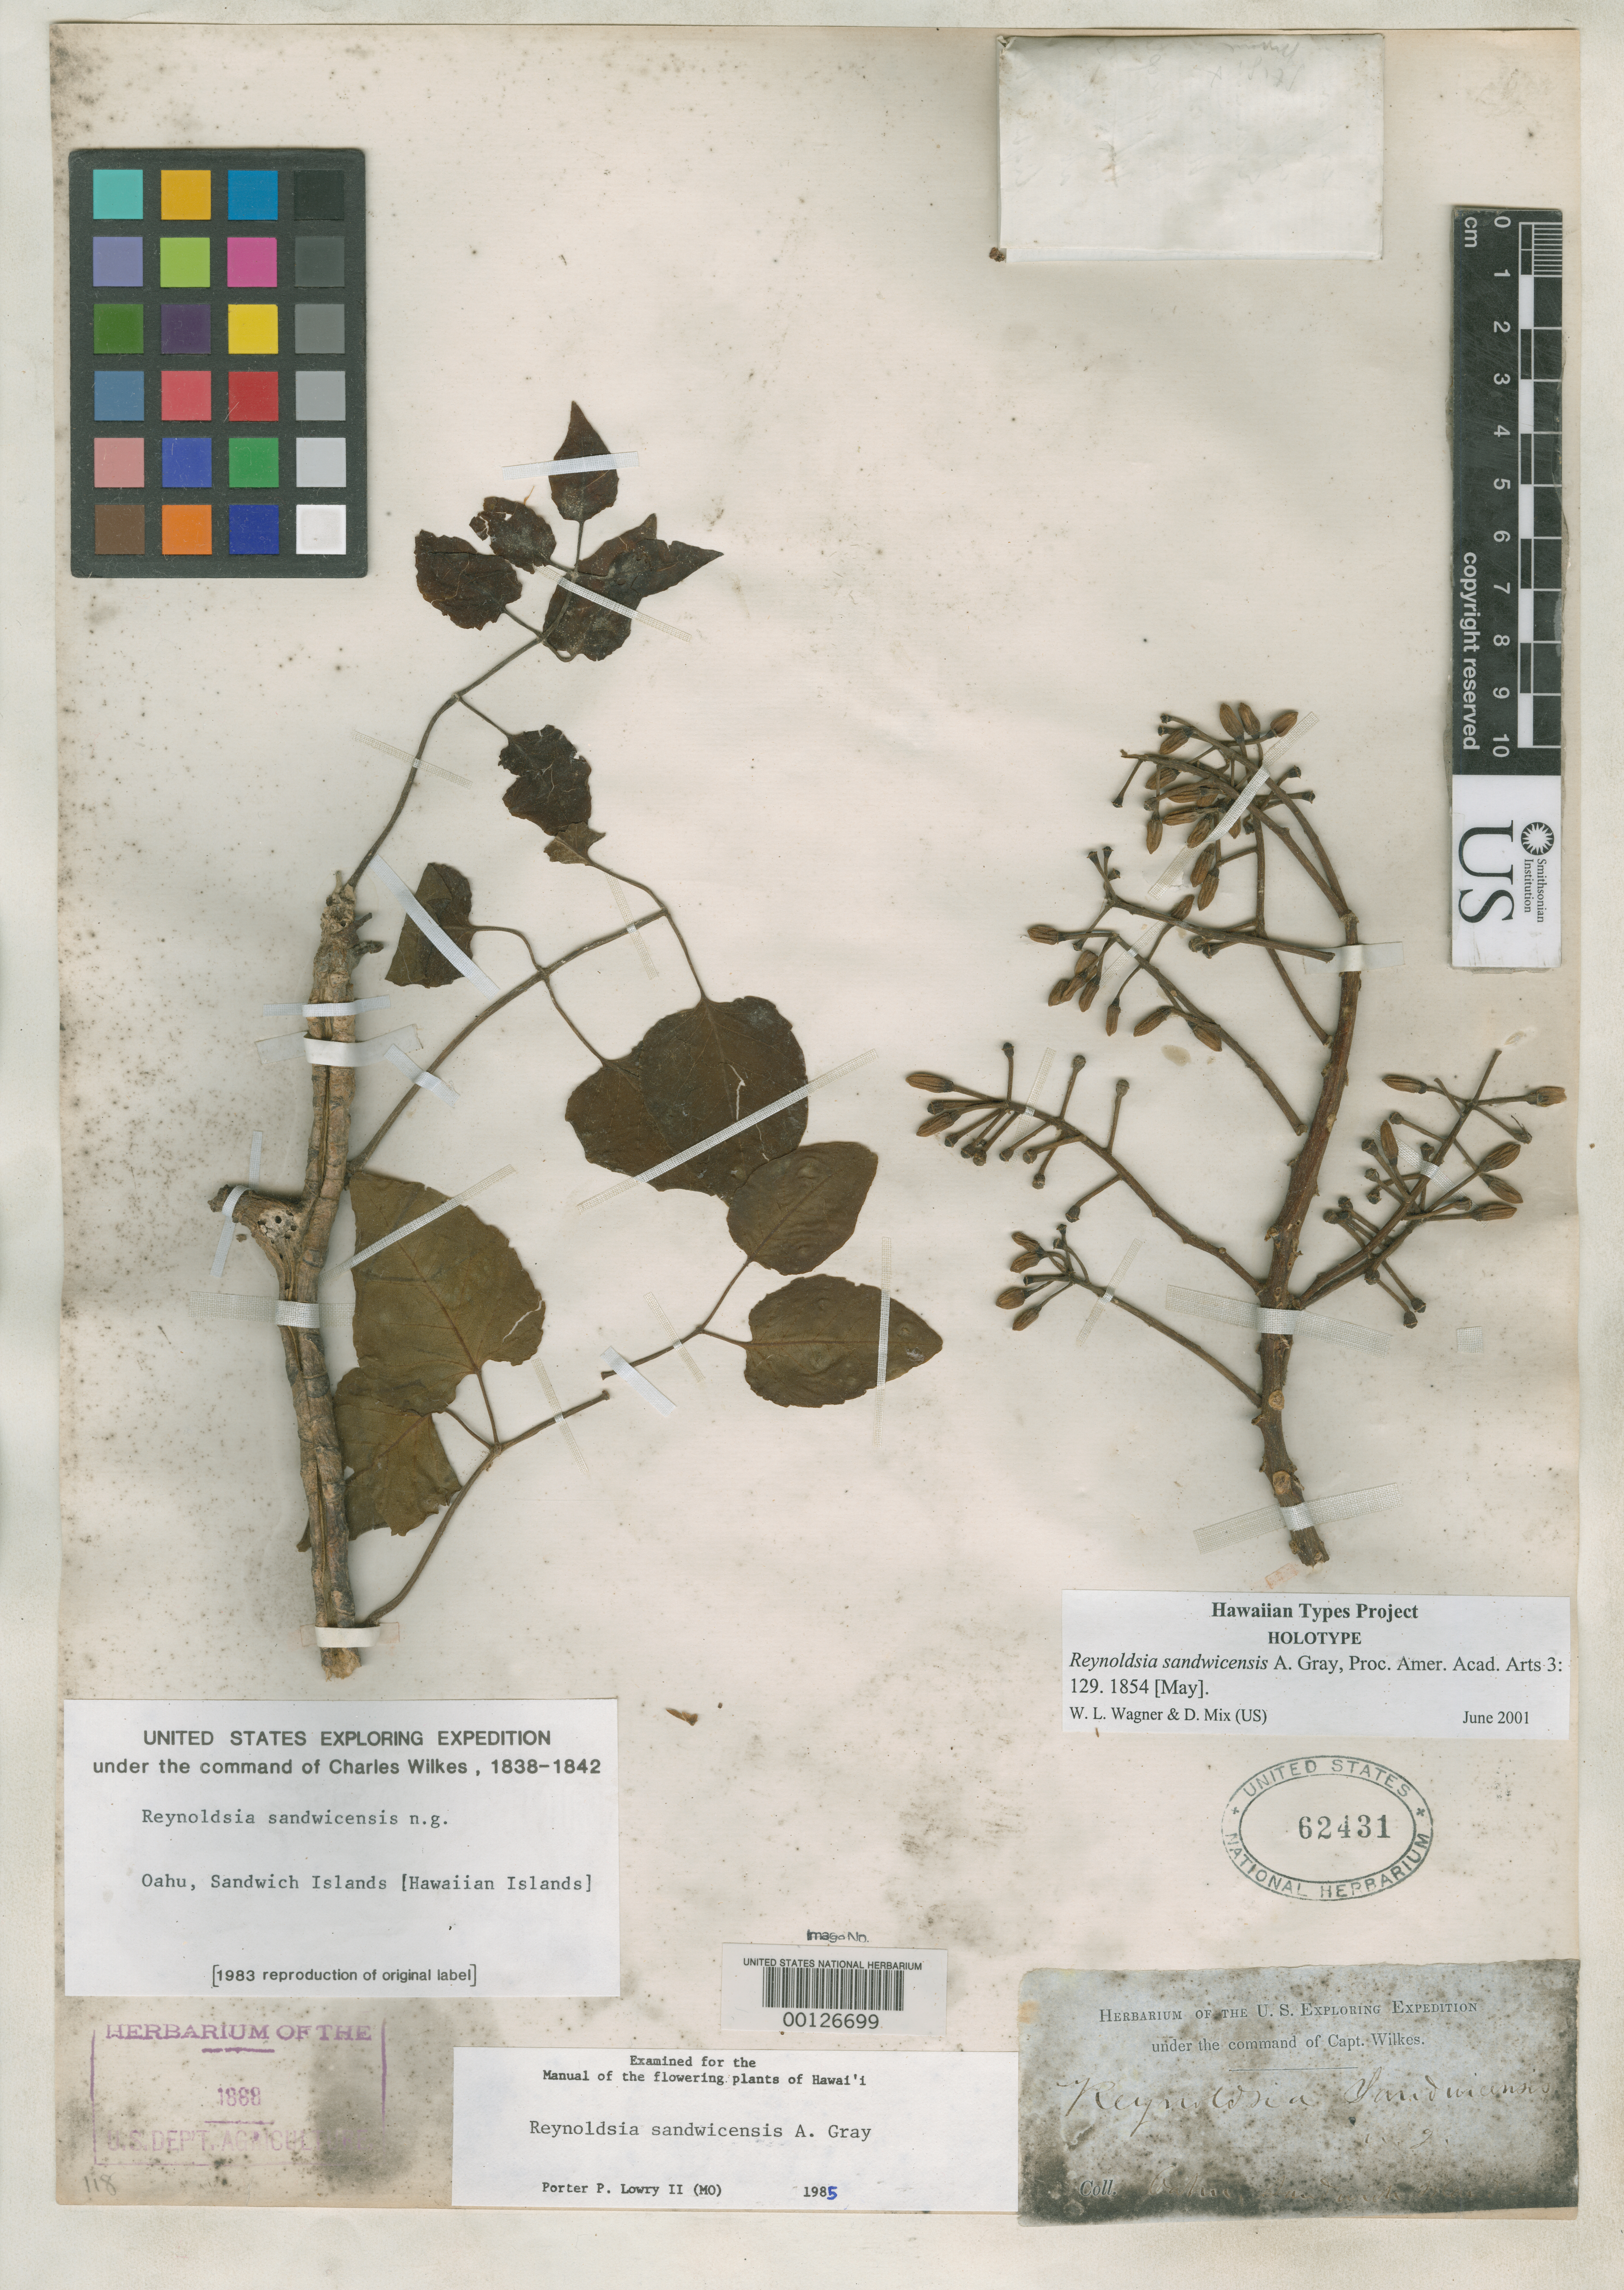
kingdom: Plantae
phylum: Tracheophyta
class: Magnoliopsida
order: Apiales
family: Araliaceae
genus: Reynoldsia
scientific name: Reynoldsia sandwicensis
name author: A. Gray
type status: Holotype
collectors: Wilkes Explor. Exped.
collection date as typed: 1838 to -- --- 1842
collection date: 1838/1842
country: United States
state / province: Hawaii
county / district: Honolulu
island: Oahu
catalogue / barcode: US 62431